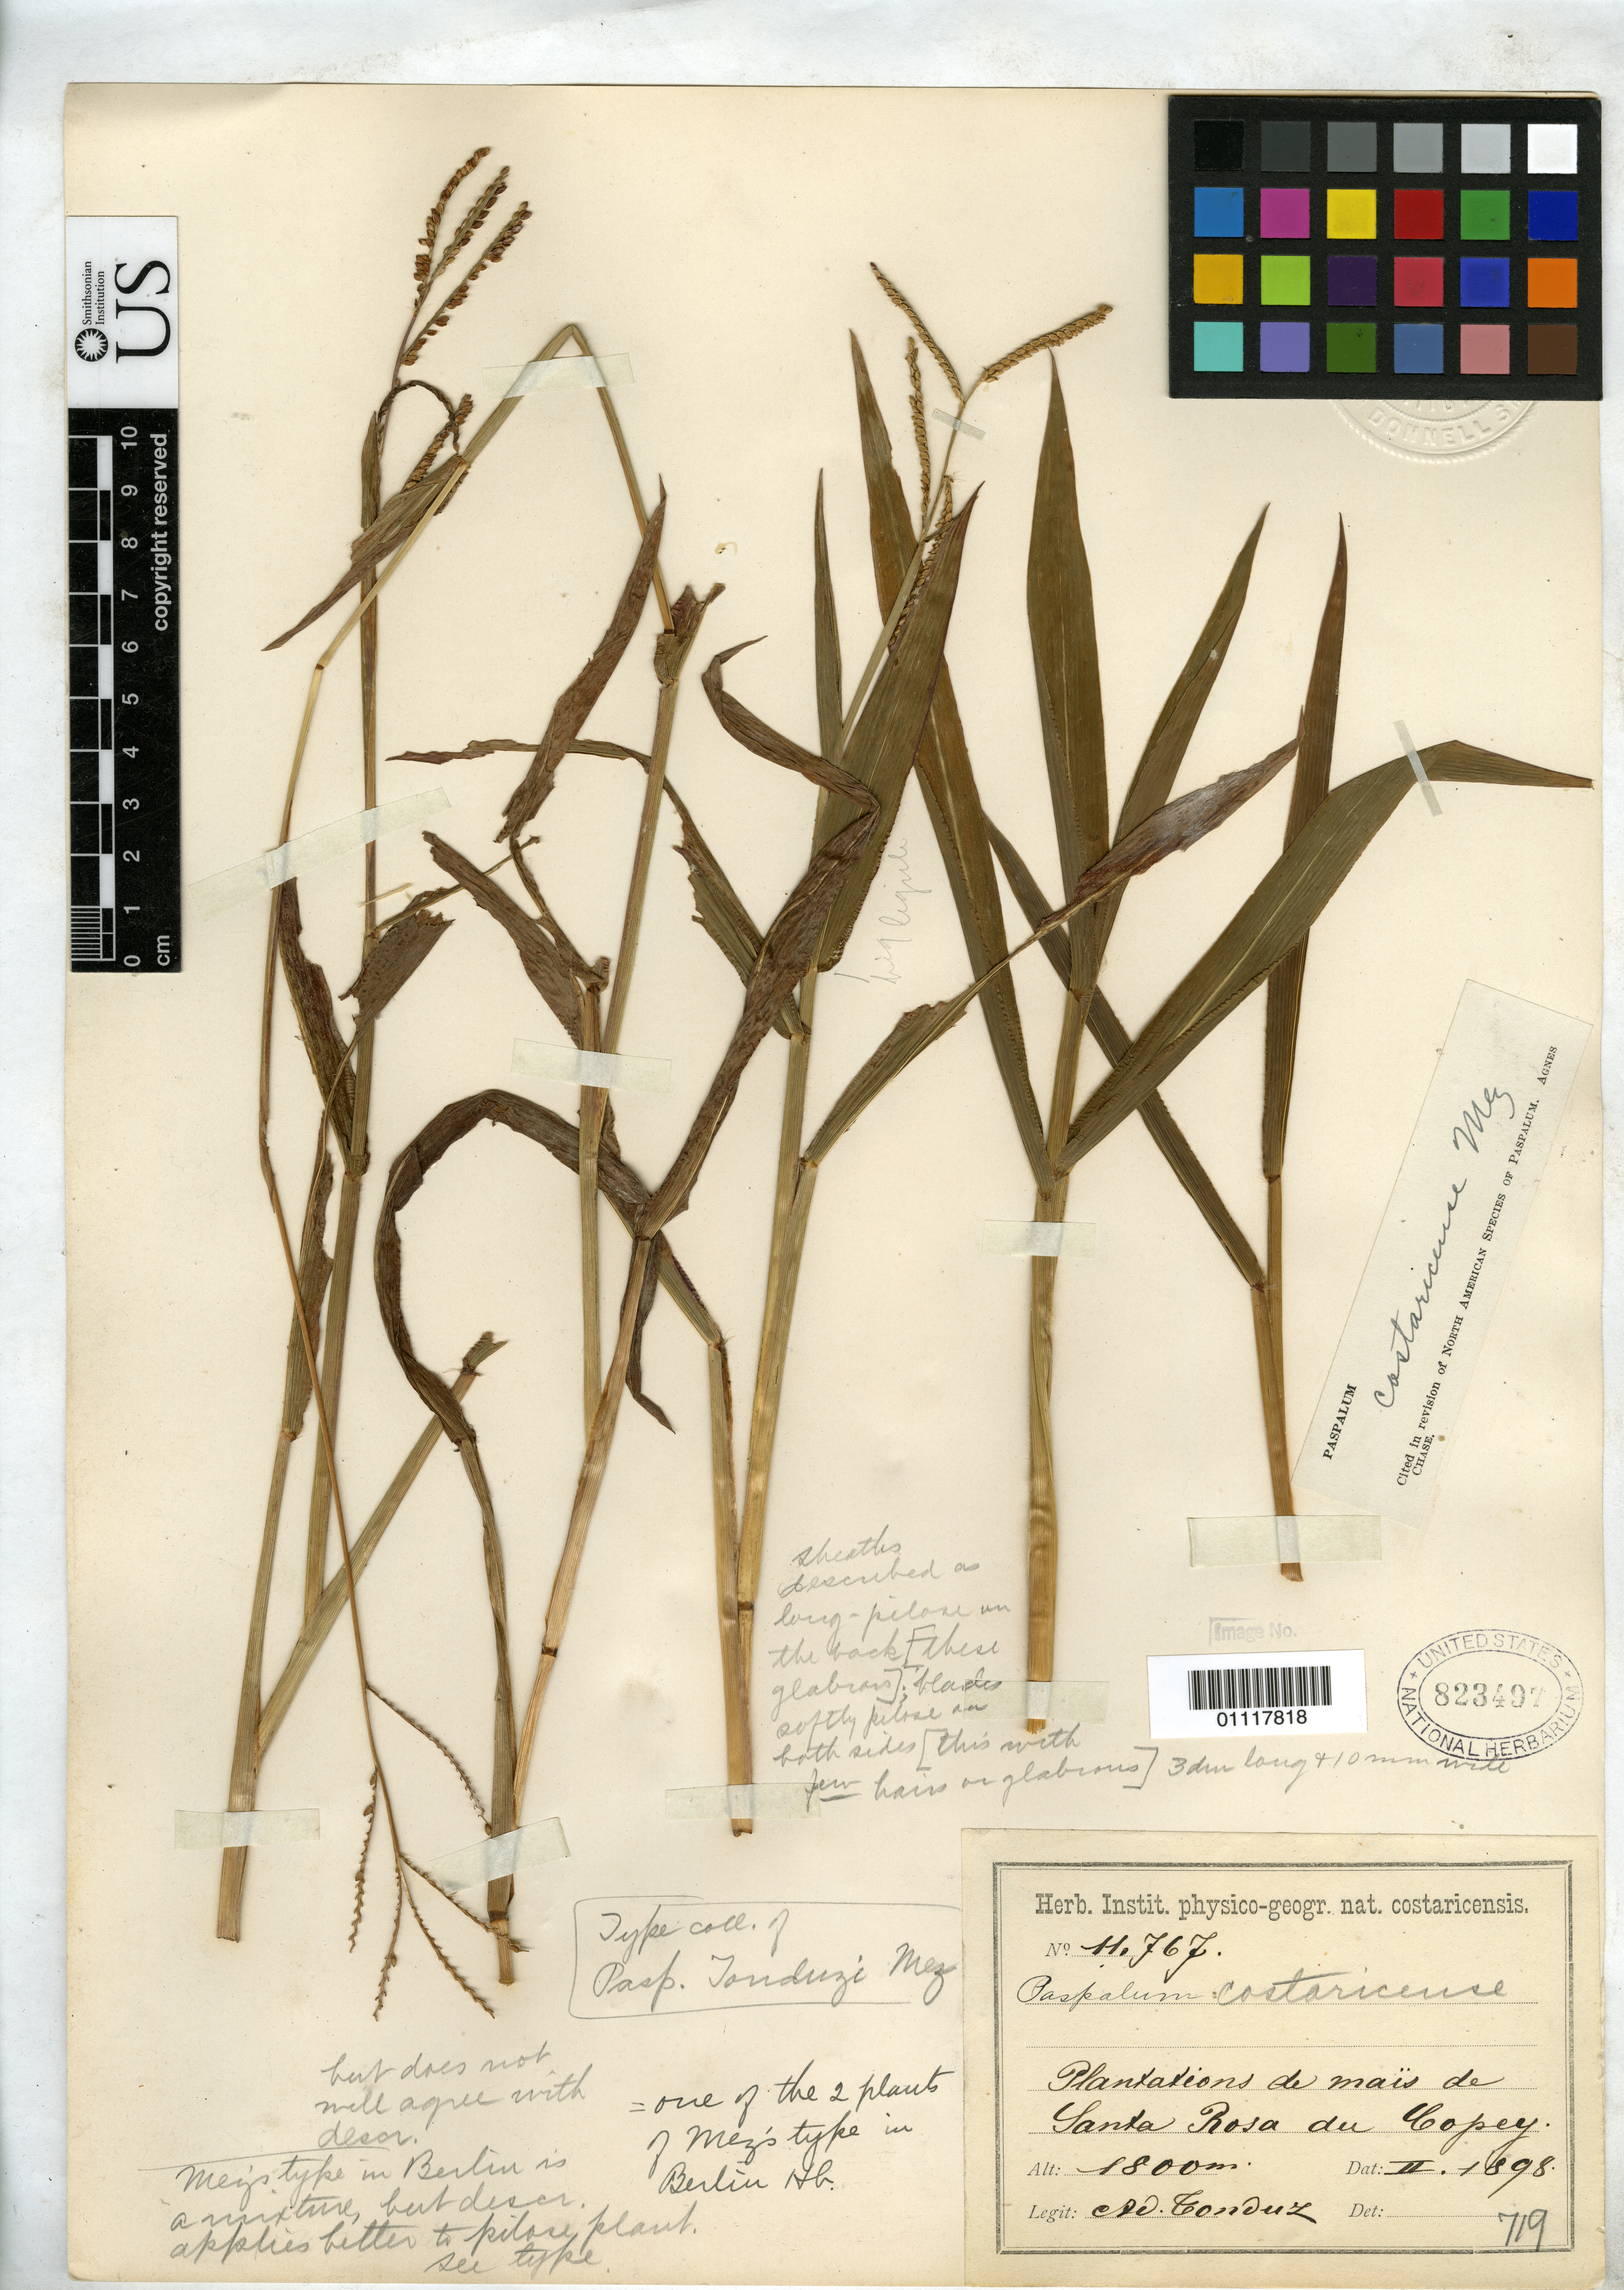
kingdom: Plantae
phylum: Tracheophyta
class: Liliopsida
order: Poales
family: Poaceae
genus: Paspalum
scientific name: Paspalum tonduzii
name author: Mez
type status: Type Collection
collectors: A. Tonduz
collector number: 11767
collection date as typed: Feb 1898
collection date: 1898-02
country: Costa Rica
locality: Santa Rosa du Copey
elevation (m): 1800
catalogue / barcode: US 823497